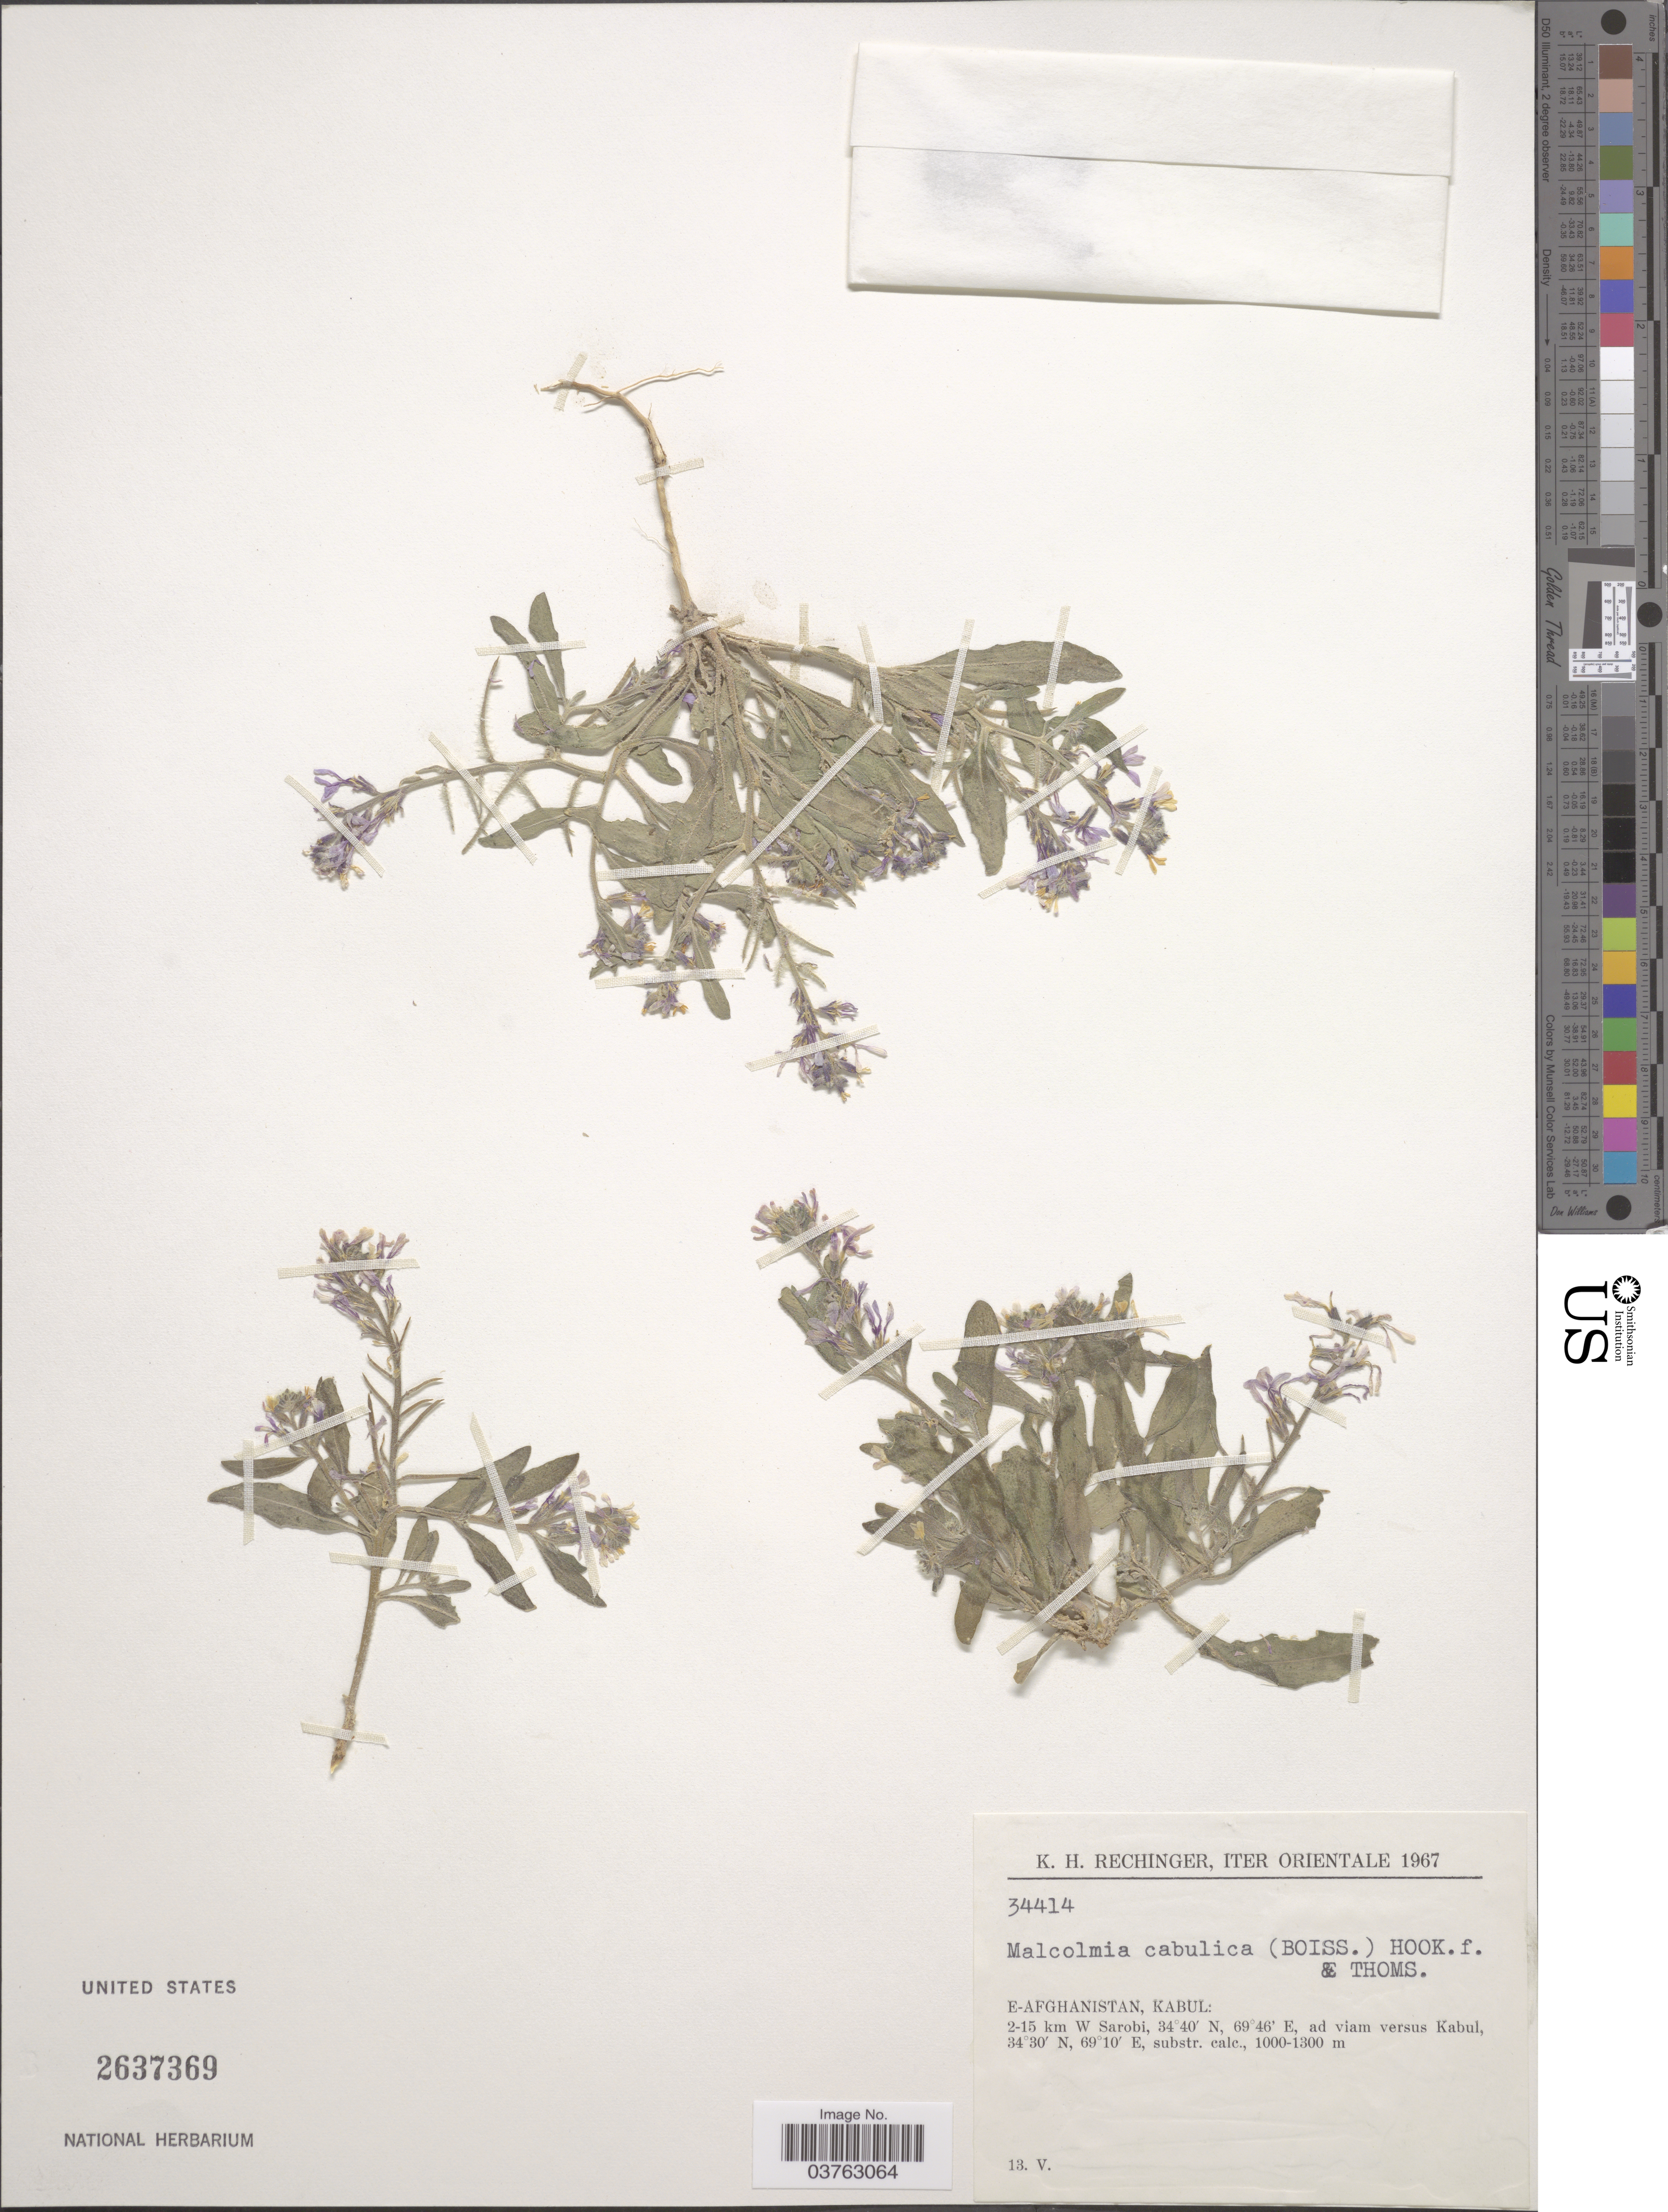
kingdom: Plantae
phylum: Tracheophyta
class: Magnoliopsida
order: Brassicales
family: Brassicaceae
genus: Malcolmia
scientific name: Malcolmia cabulica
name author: (Boiss.) Hook. f. & Thomson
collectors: K. H. Rechinger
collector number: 34414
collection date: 1967-05-13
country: Afghanistan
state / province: Kabul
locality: E-Afghanistan, Kabul: 2-15 km W Sarobi, ad viam versus Kabul.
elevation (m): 1000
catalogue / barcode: US 2637369